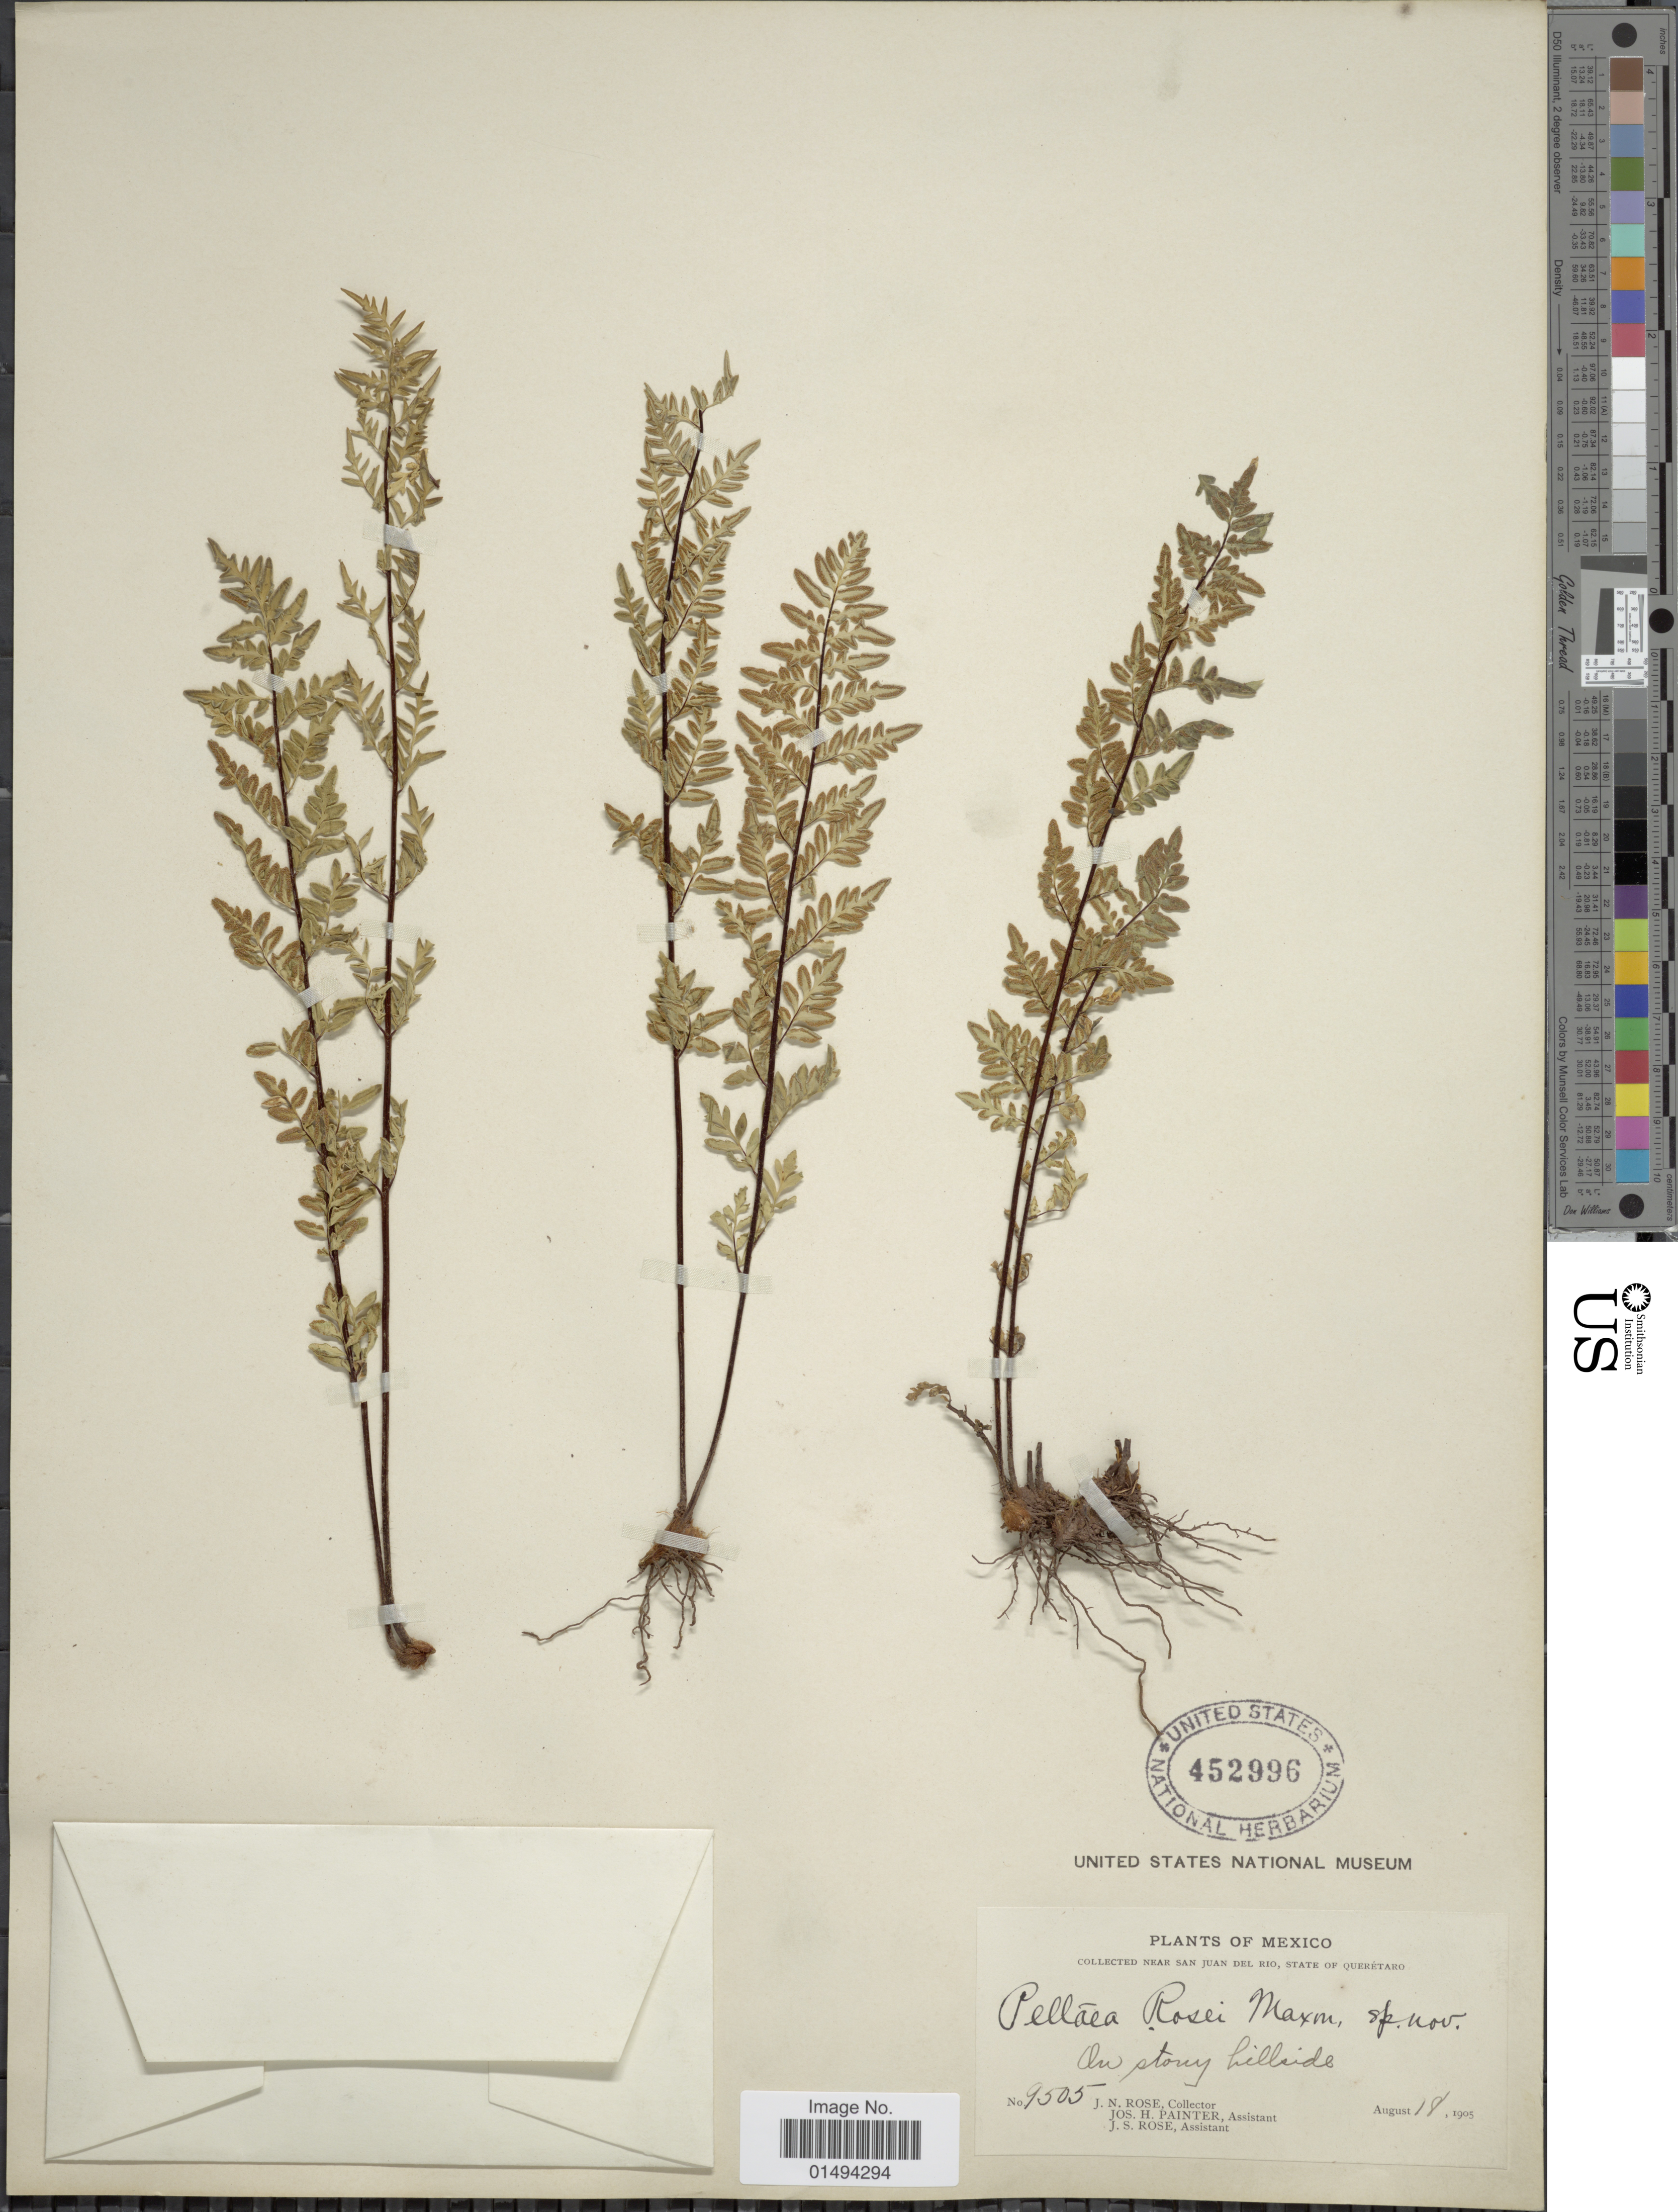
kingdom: Plantae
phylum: Tracheophyta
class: Polypodiopsida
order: Polypodiales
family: Pteridaceae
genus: Myriopteris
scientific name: Myriopteris allosuroides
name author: (Mett.) Grusz & Windham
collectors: J. N. Rose, J. H. Painter & J. S. Rose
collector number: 9505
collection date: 1905-08-18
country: Mexico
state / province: Querétaro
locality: Collected near San Juan Del Rio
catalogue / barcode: US 452996